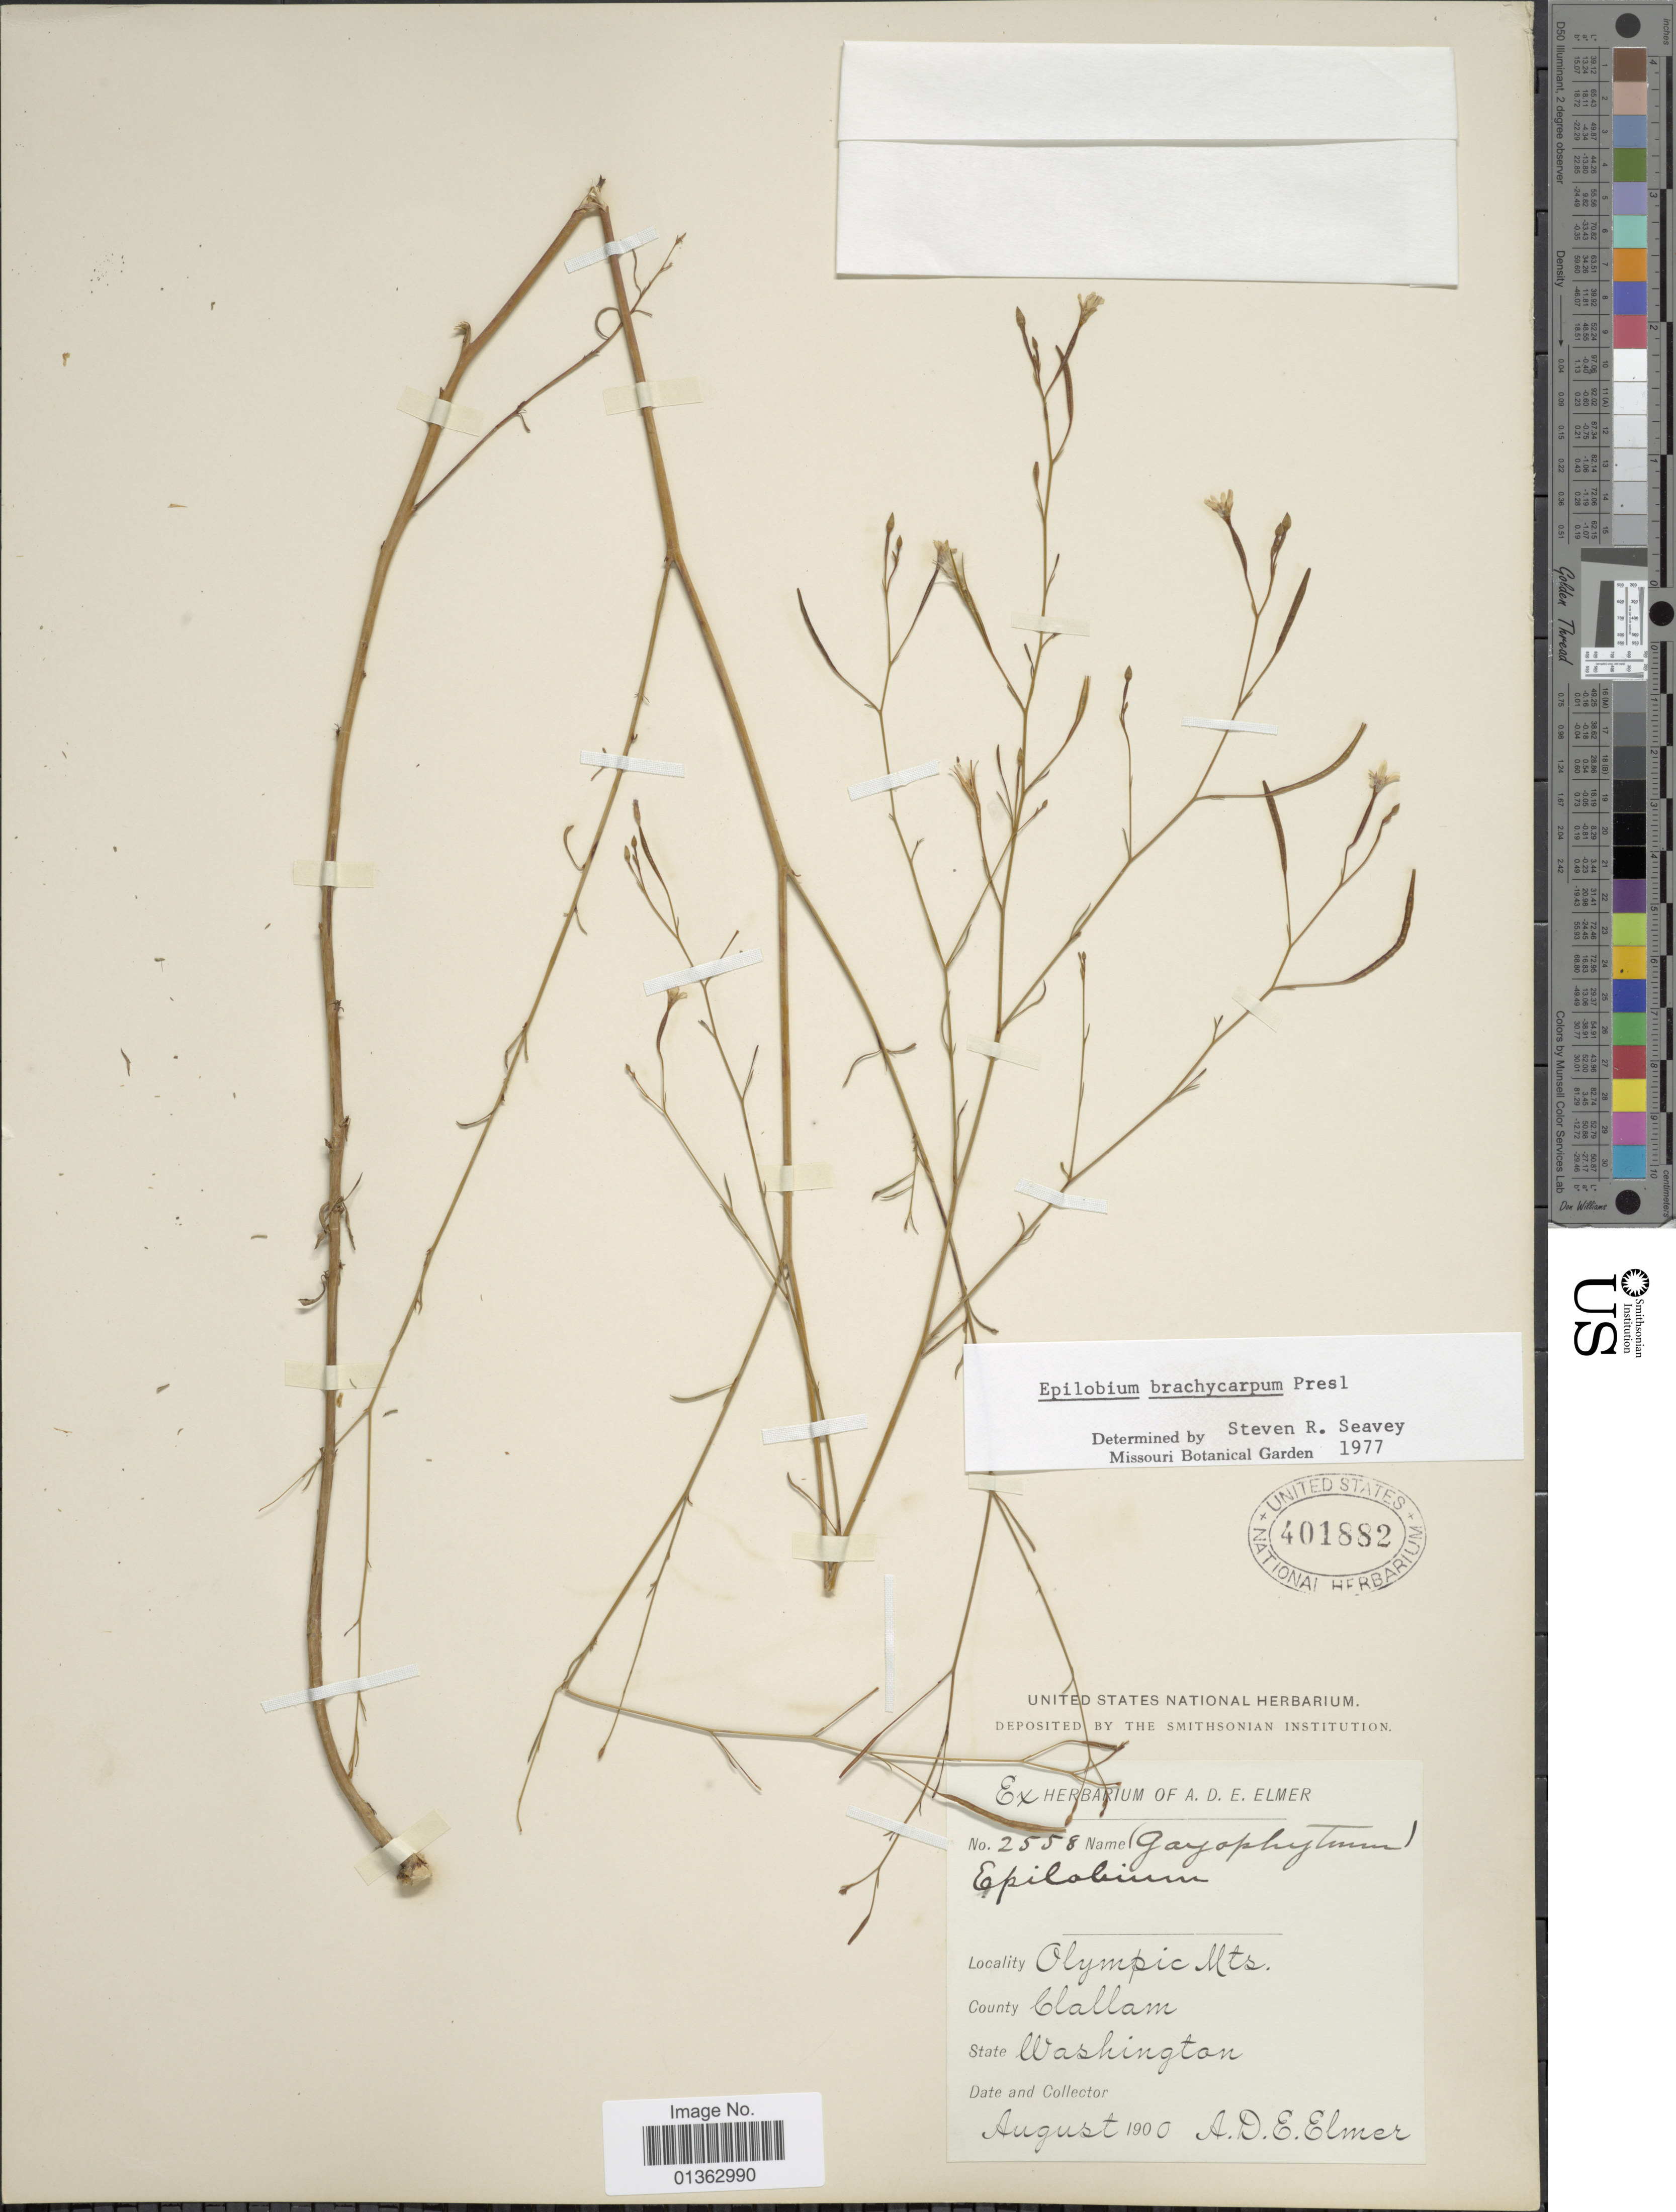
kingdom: Plantae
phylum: Tracheophyta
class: Magnoliopsida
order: Myrtales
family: Onagraceae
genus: Epilobium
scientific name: Epilobium brachycarpum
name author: C. Presl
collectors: A. D. E. Elmer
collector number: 2558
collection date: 1900-08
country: United States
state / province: Washington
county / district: Clallam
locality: Olympic Mts. County Clallam.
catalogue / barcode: US 401882